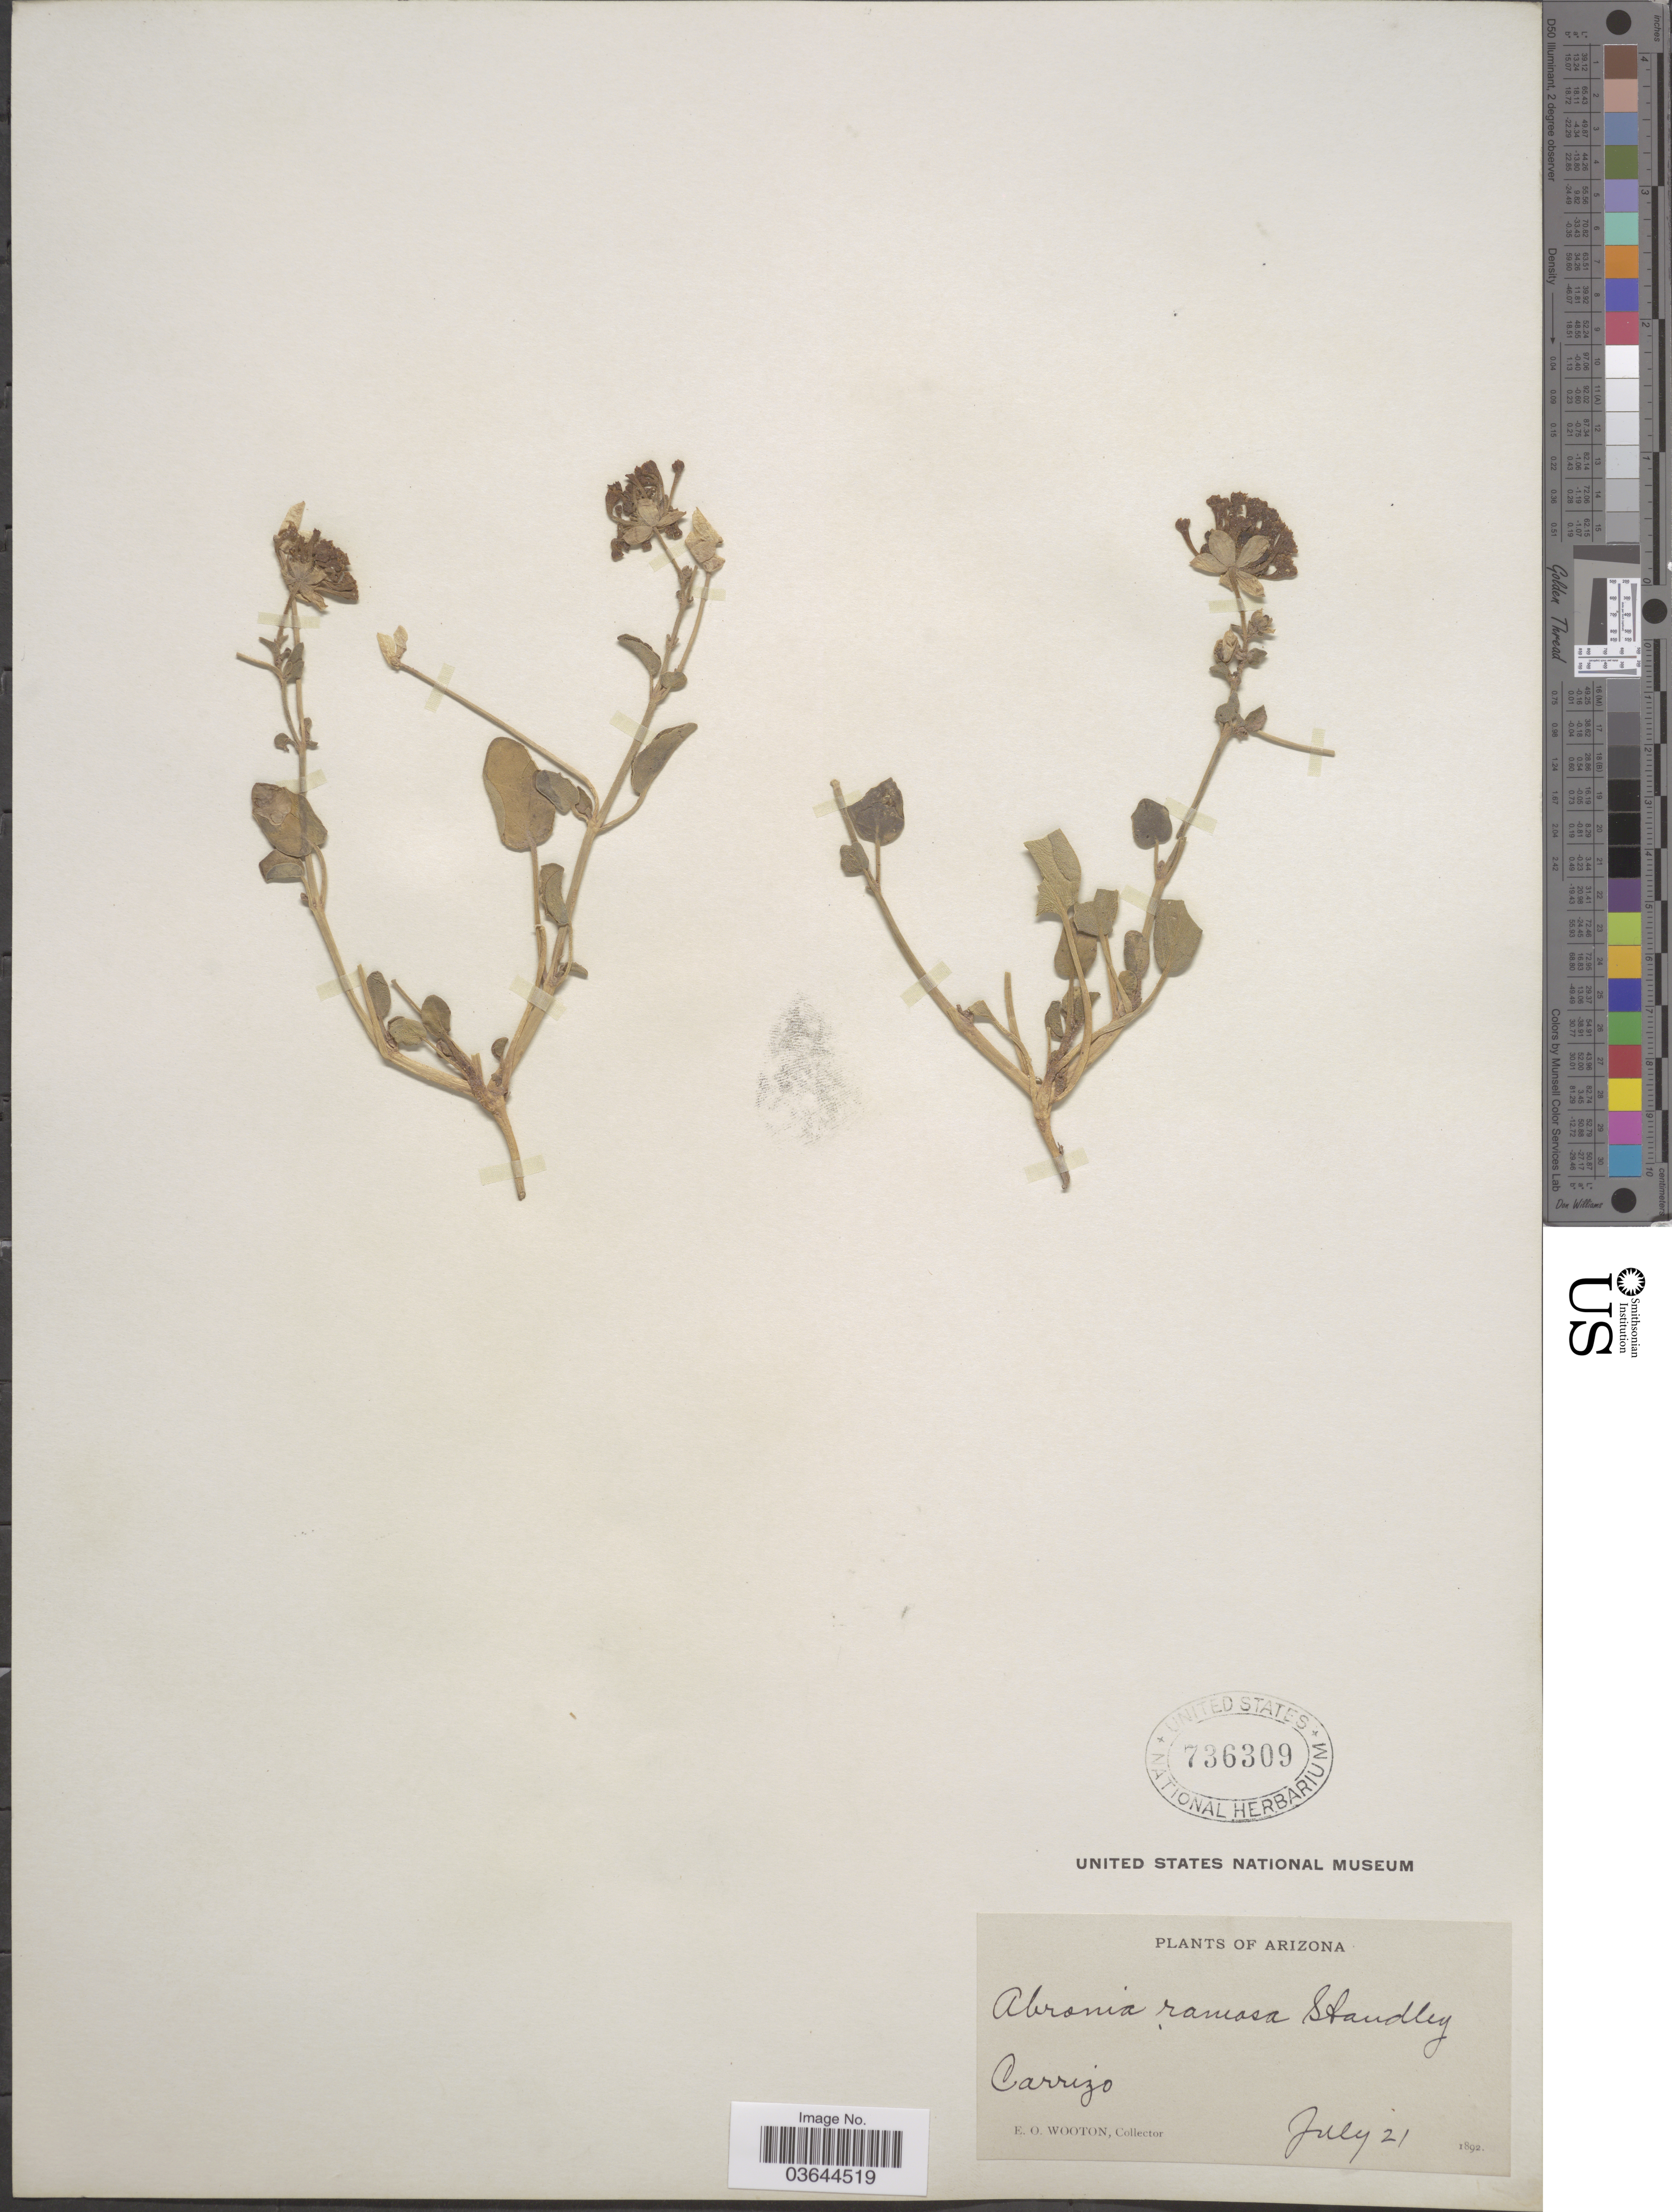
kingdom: Plantae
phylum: Tracheophyta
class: Magnoliopsida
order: Caryophyllales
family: Nyctaginaceae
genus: Abronia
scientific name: Abronia elliptica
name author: A. Nelson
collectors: E. O. Wooton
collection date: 1892-07-21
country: United States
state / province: Arizona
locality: Carrizo.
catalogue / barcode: US 736309